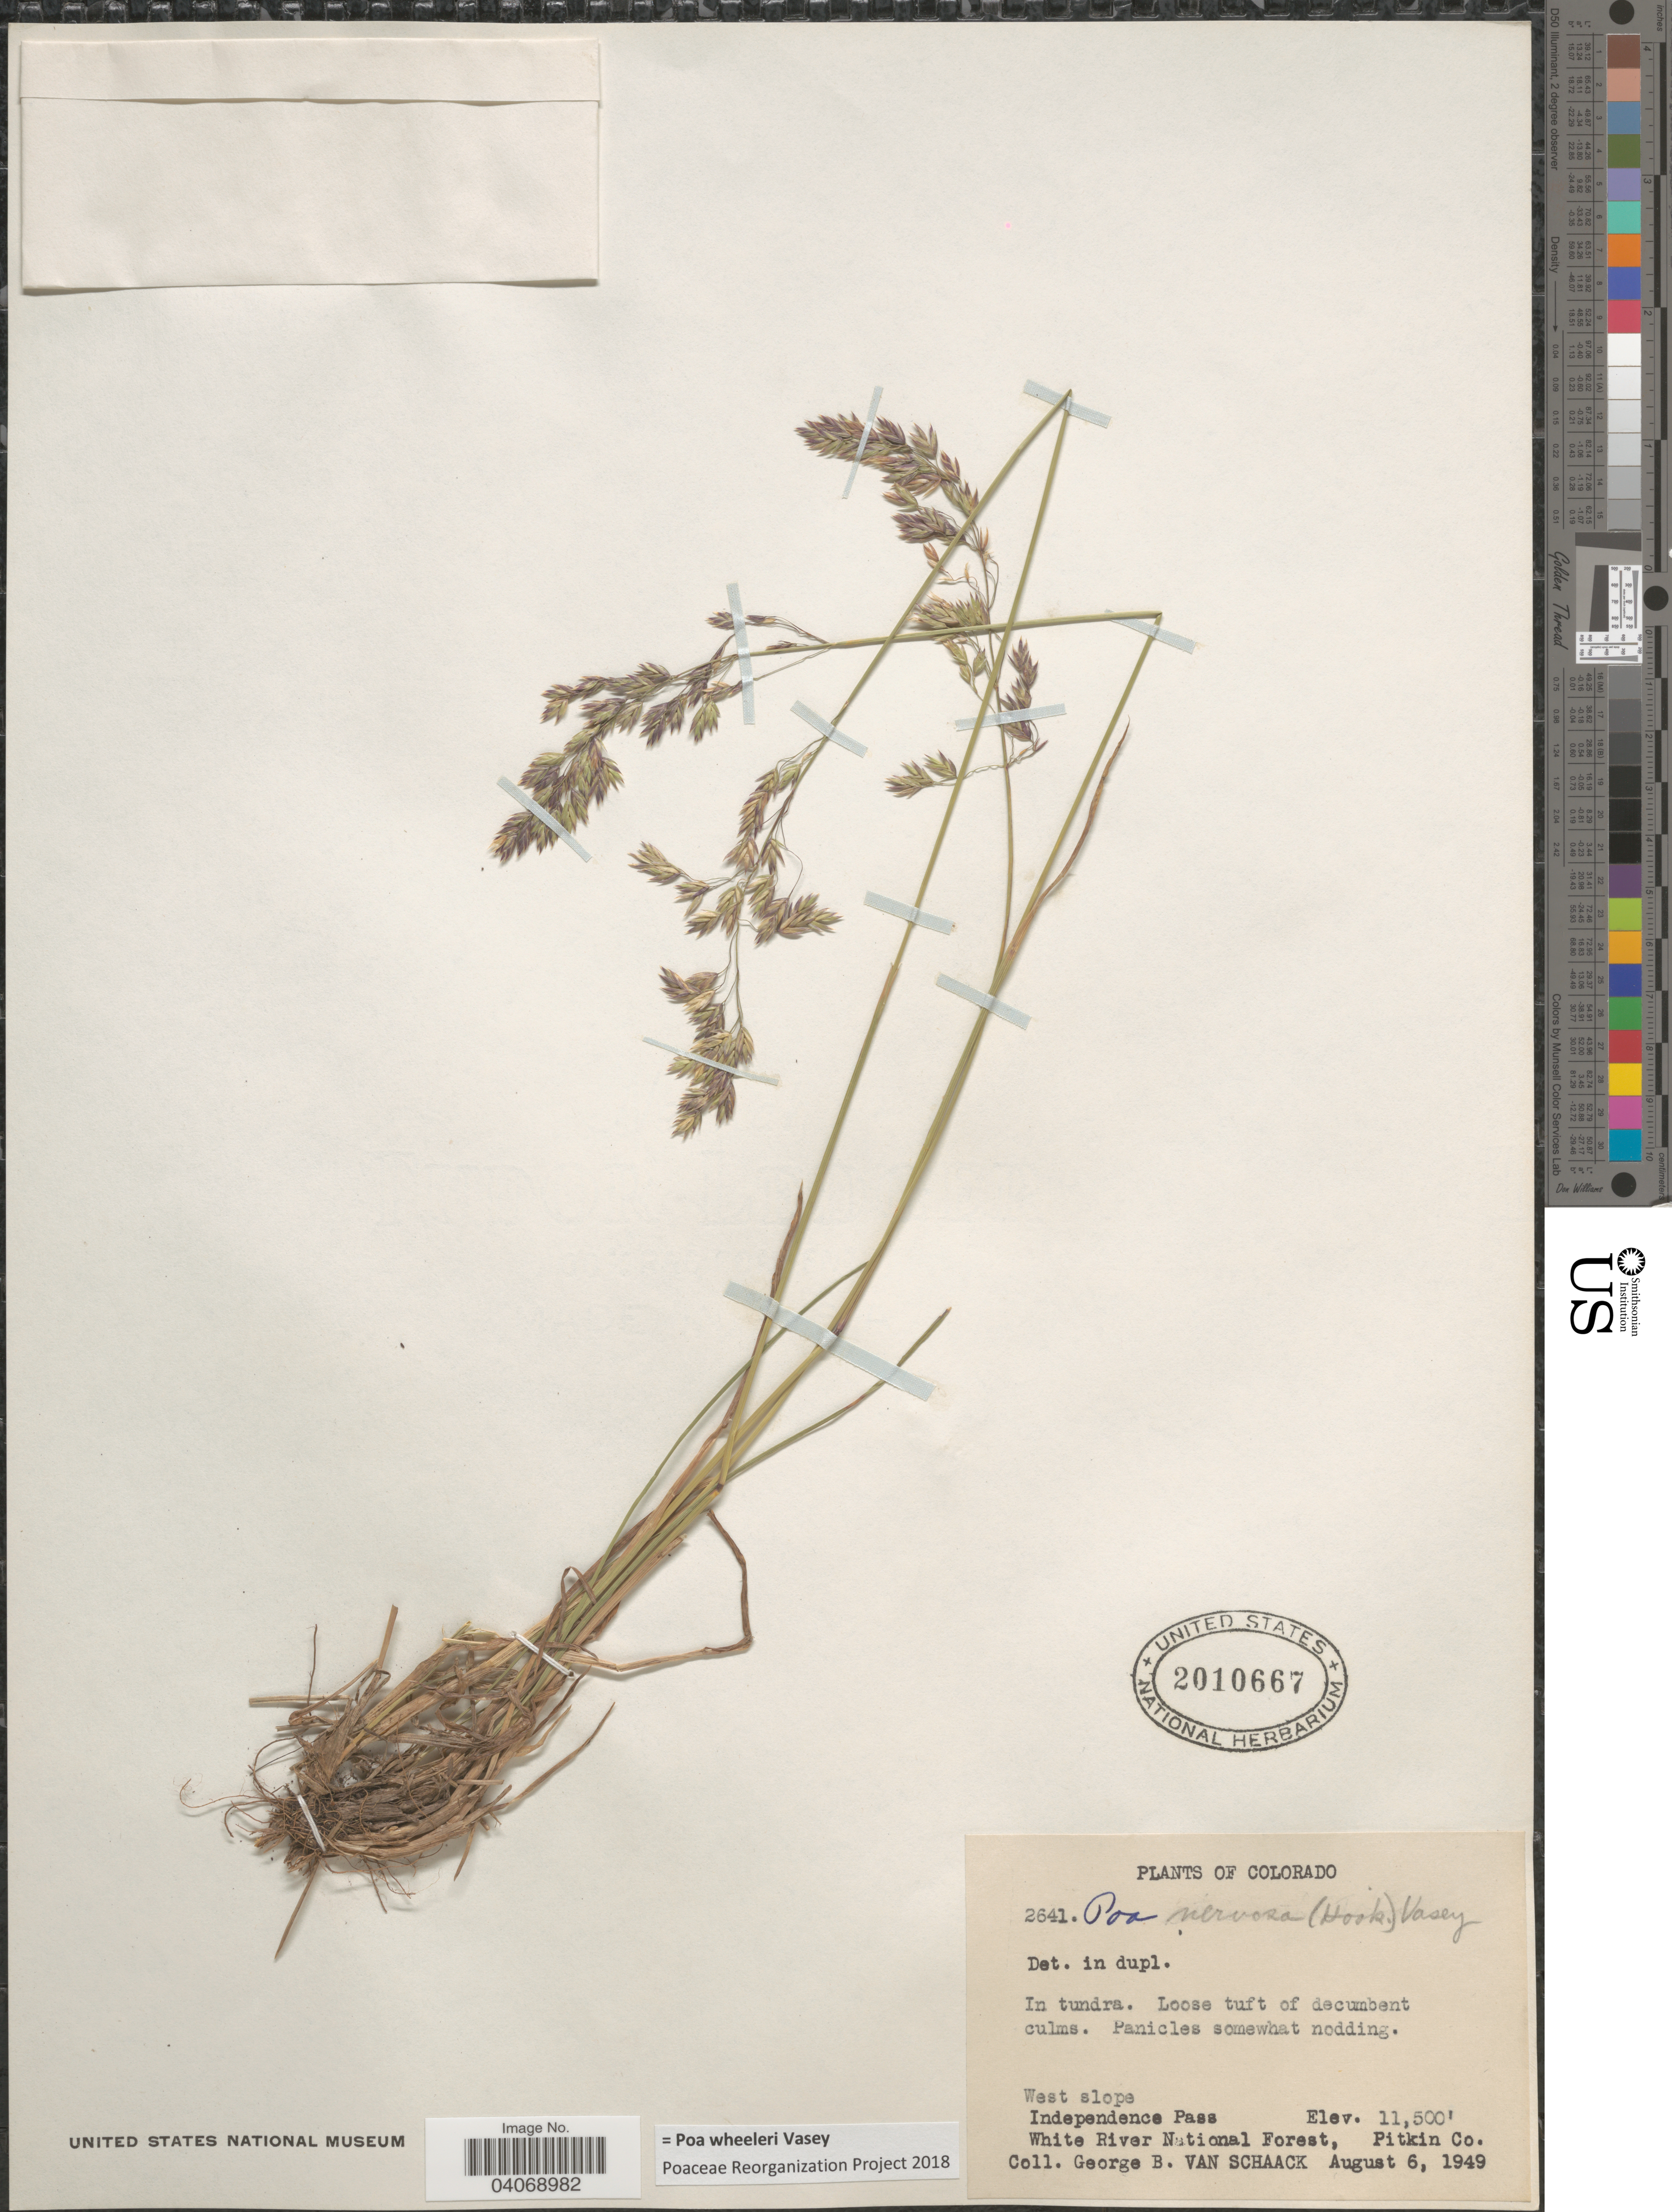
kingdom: Plantae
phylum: Tracheophyta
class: Liliopsida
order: Poales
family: Poaceae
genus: Poa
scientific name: Poa wheeleri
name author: Vasey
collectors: G. Van Schaack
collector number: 2641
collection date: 1949-08-06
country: United States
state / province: Colorado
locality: In tundra. Loose tuft of decumbent culms. Panicles somewhat nodding. West slope. Independence Pass. White River National Forest, Pitkin Co.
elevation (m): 3505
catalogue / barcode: US 2010667